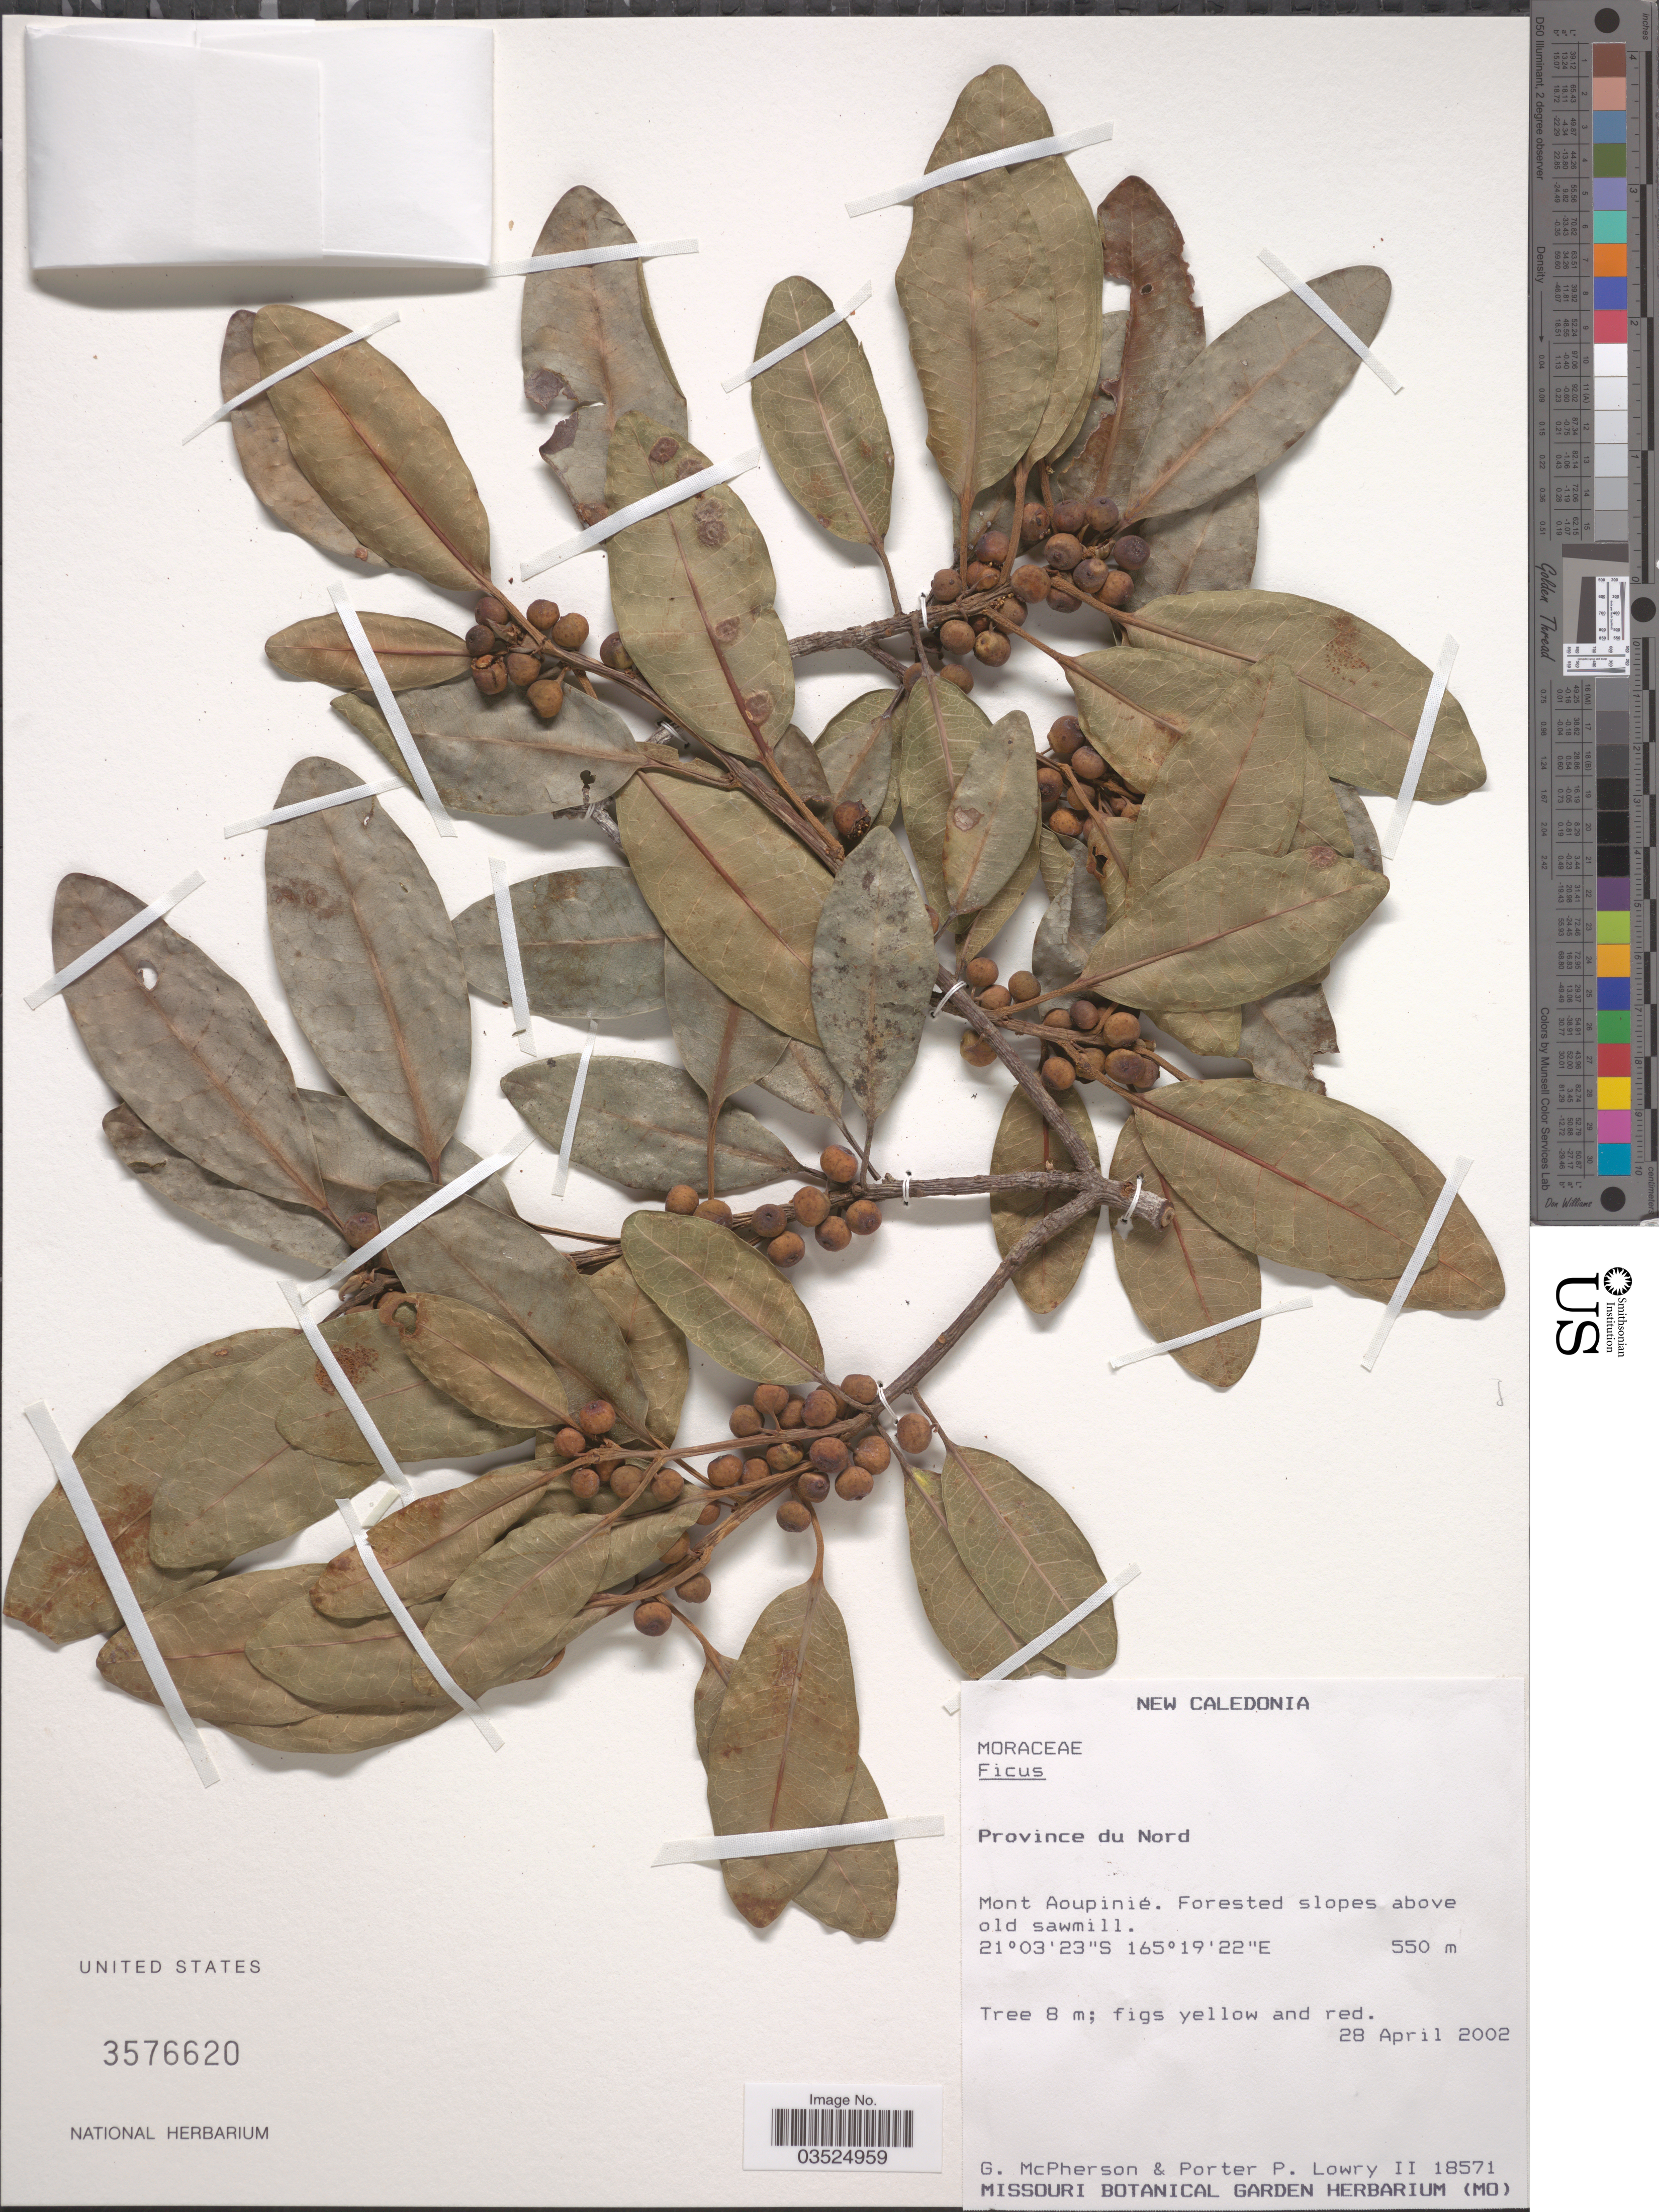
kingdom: Plantae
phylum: Tracheophyta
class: Magnoliopsida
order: Rosales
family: Moraceae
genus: Ficus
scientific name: Ficus sp.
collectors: G. McPherson & P. P. Lowry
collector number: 18571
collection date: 2002-04-28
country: New Caledonia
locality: Province du Nord. Mont Aoupinié. Forested slopes above old sawmill.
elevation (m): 550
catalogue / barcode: US 3576620